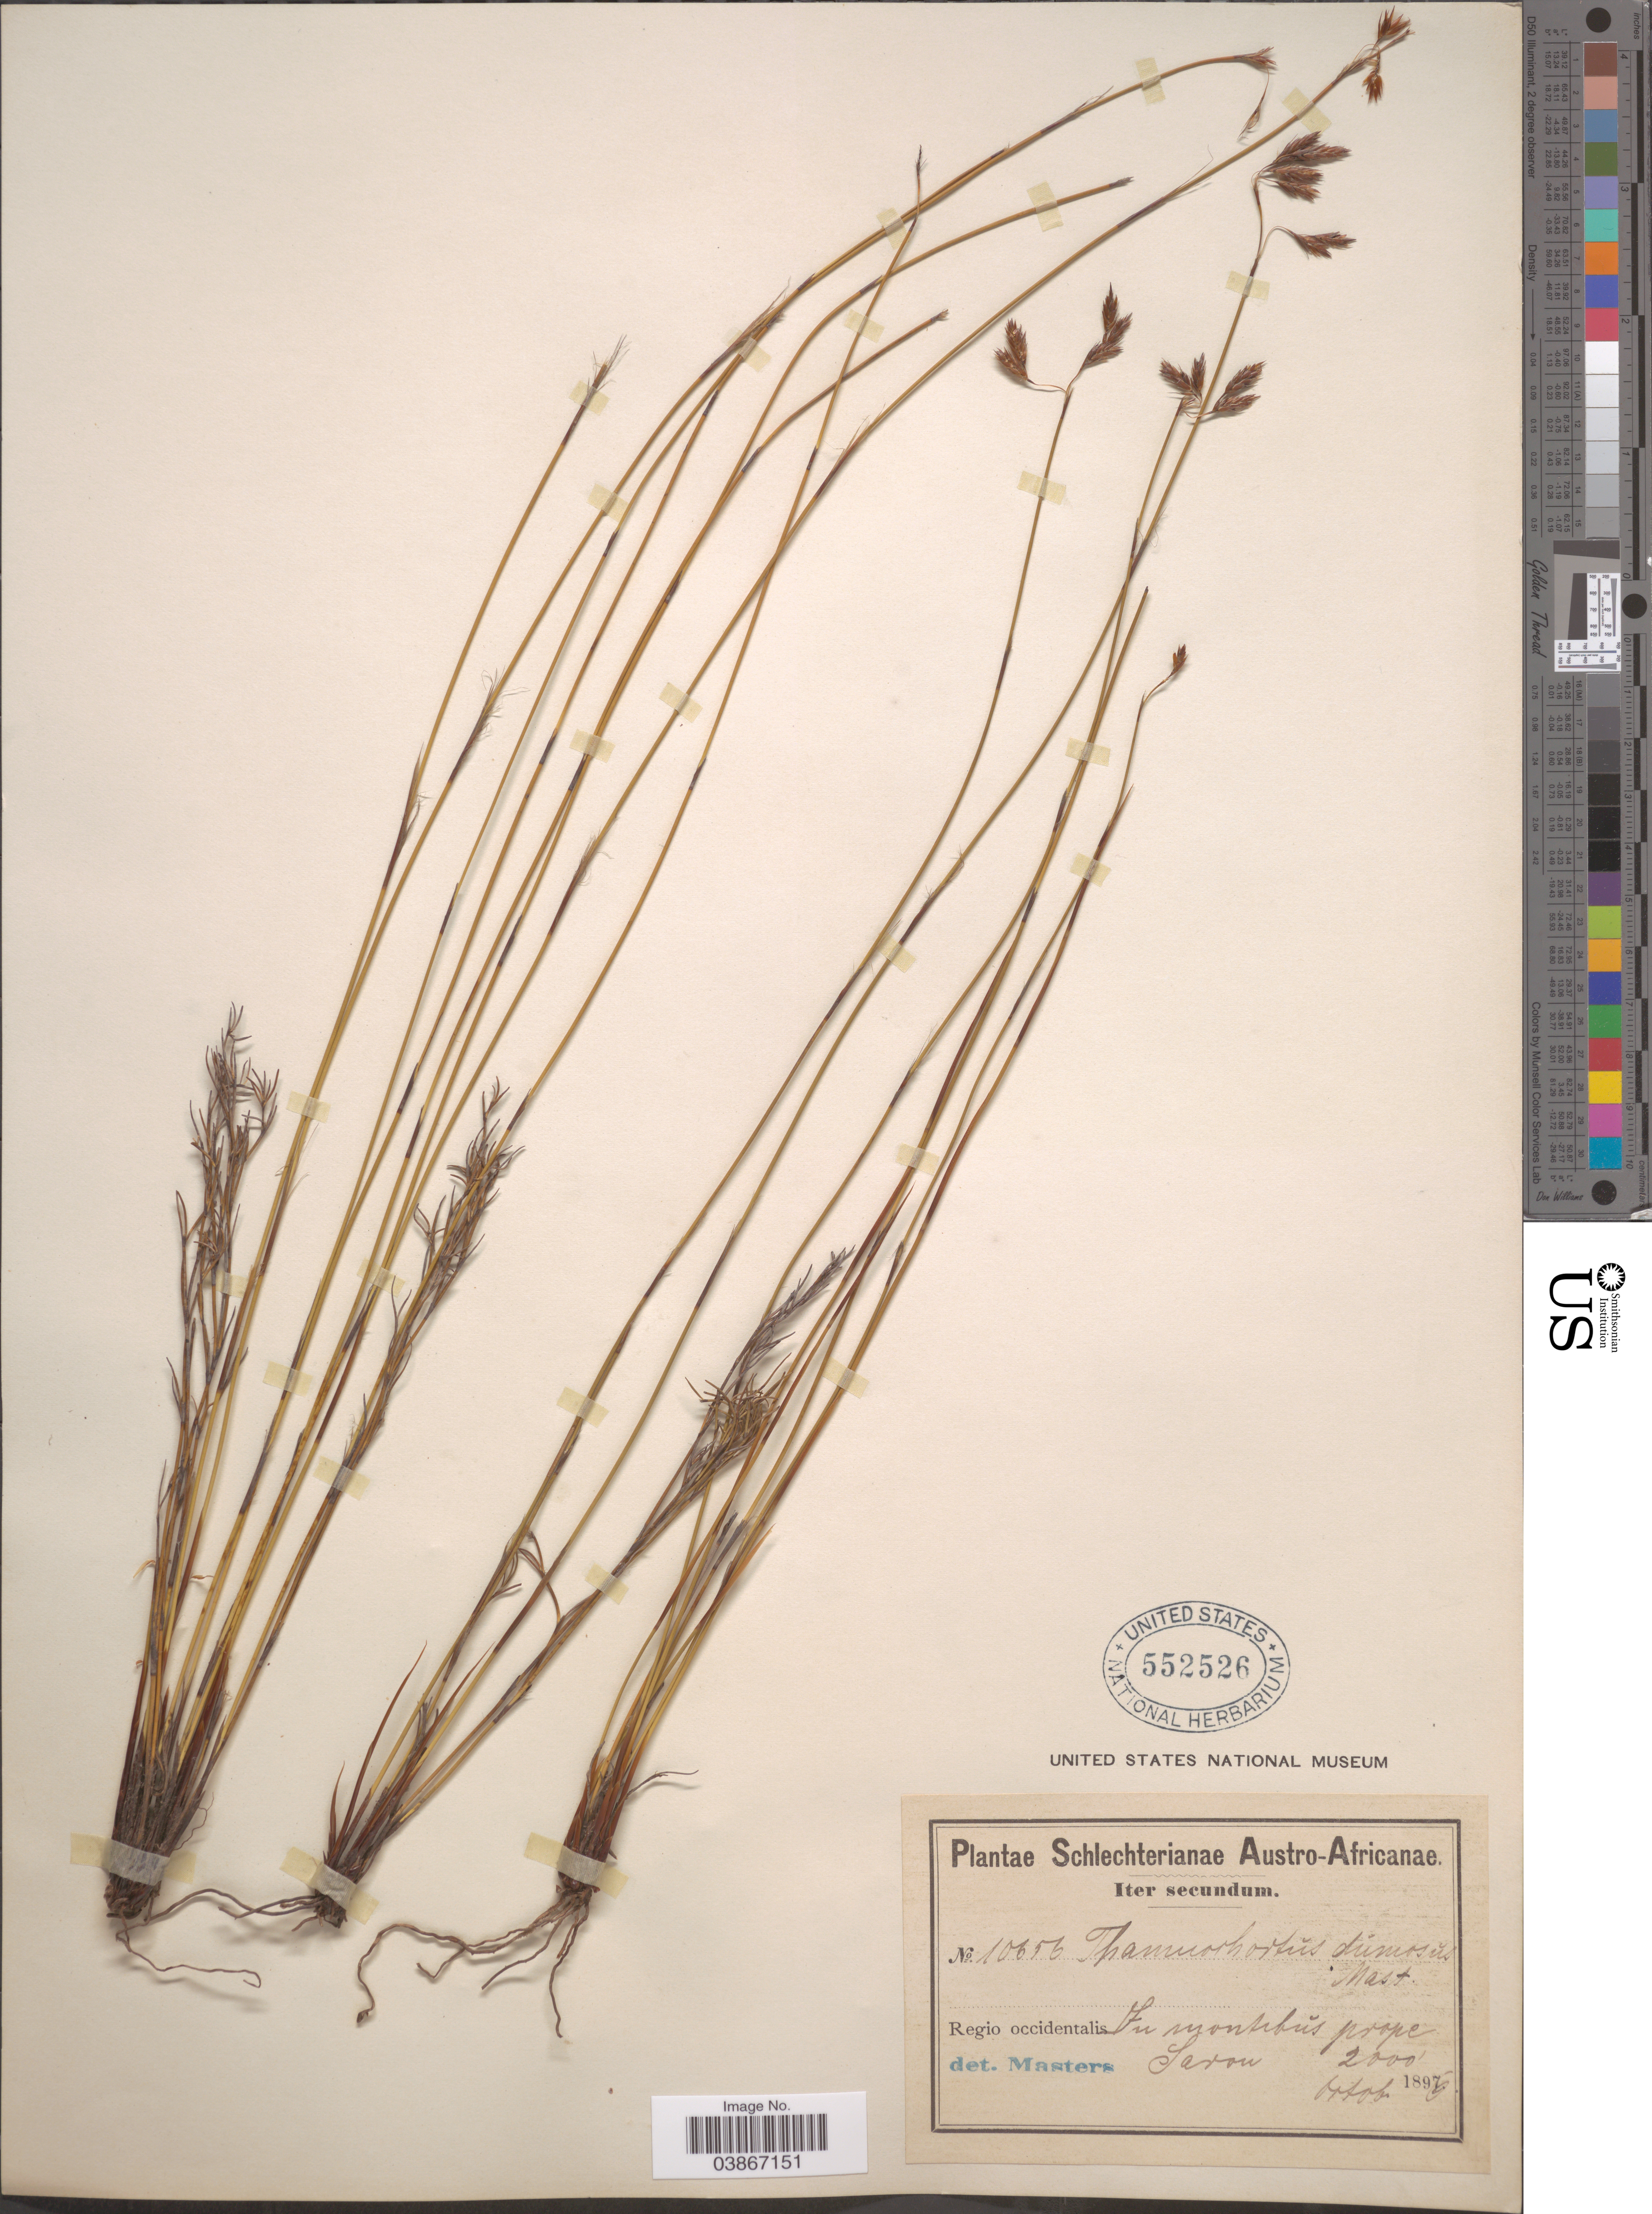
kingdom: Plantae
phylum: Tracheophyta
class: Liliopsida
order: Poales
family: Restionaceae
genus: Thamnochortus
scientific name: Thamnochortus dumosus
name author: Mast.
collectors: Schlechter, --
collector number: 10656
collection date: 1896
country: South Africa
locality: Austro-Africanae. Regio occidentalis In montibus prope Saron.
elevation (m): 610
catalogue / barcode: US 552526